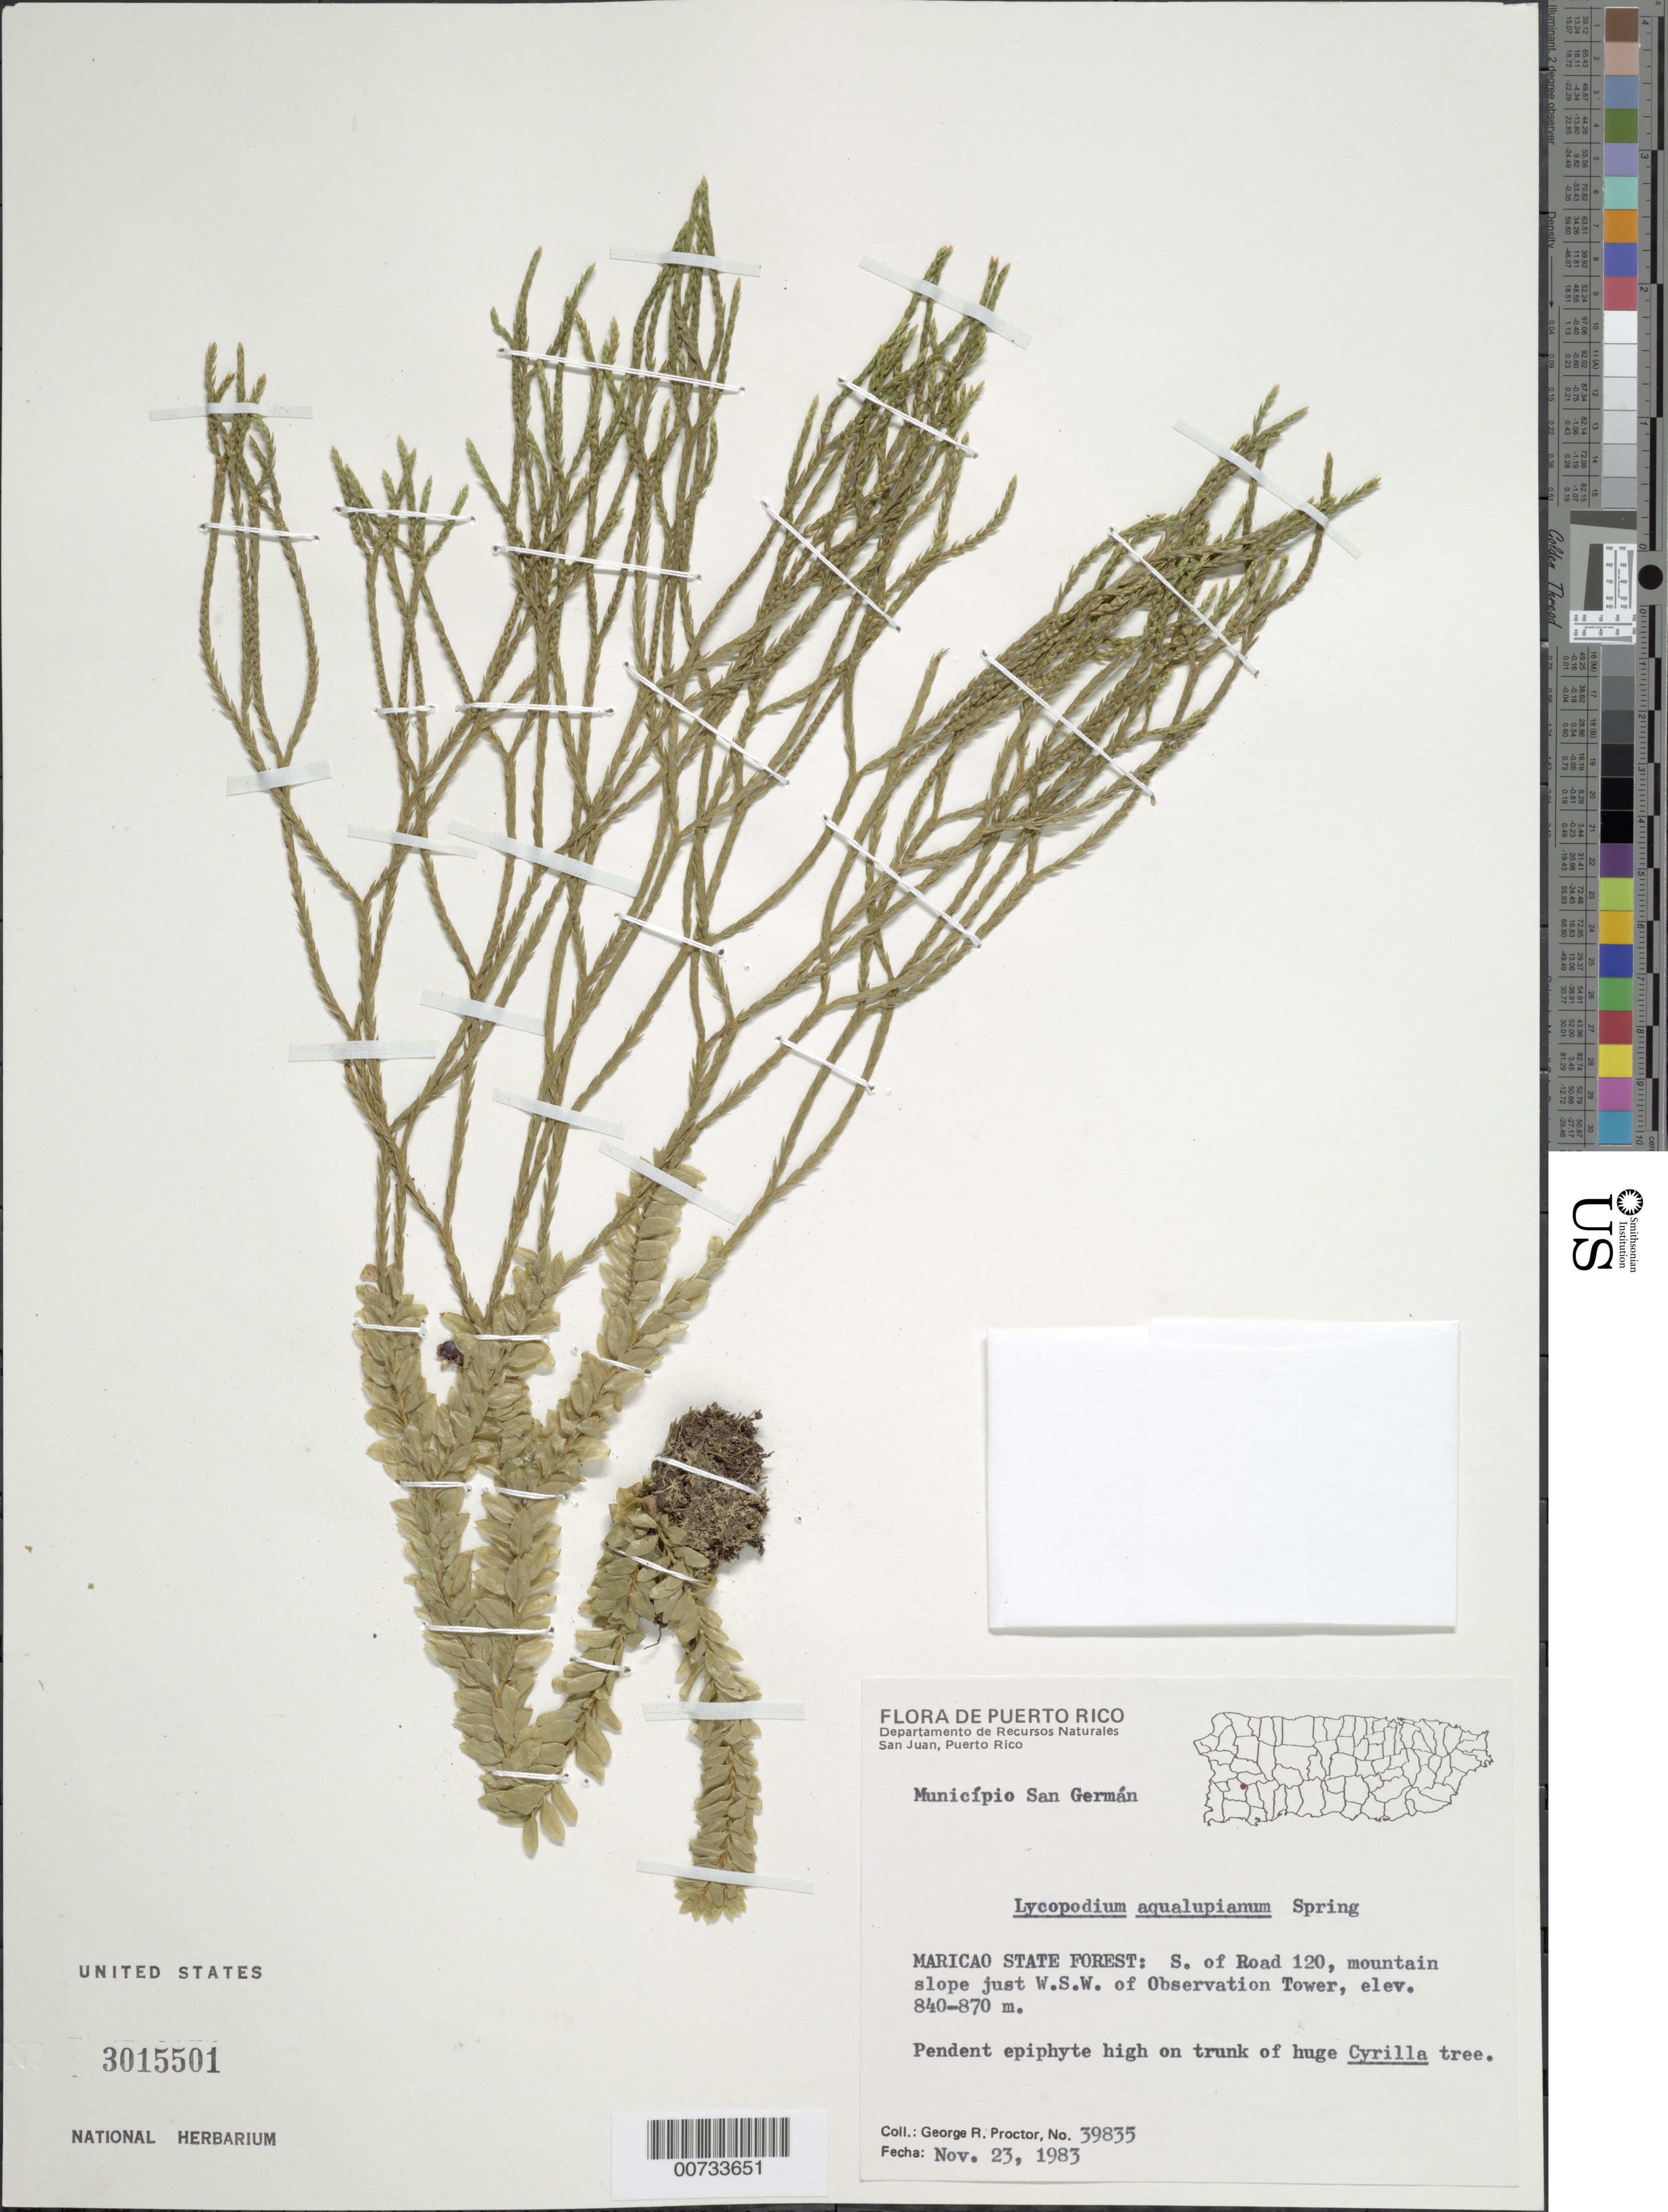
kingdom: Plantae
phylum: Tracheophyta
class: Lycopodiopsida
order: Lycopodiales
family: Lycopodiaceae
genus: Phlegmariurus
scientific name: Phlegmariurus aqualupianus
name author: (Spring) B. Øllg.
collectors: G. R. Proctor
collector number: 39835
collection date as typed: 23 Nov 1983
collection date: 1983-11-23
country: Puerto Rico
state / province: San Germán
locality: Mun. San German: Maricao State Forest, S of Rd 120, mountain slope just WSW of Observation Tower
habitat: Pendent epiphyte high on trunk of huge Cyrilla tree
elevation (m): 840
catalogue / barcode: US 3015501